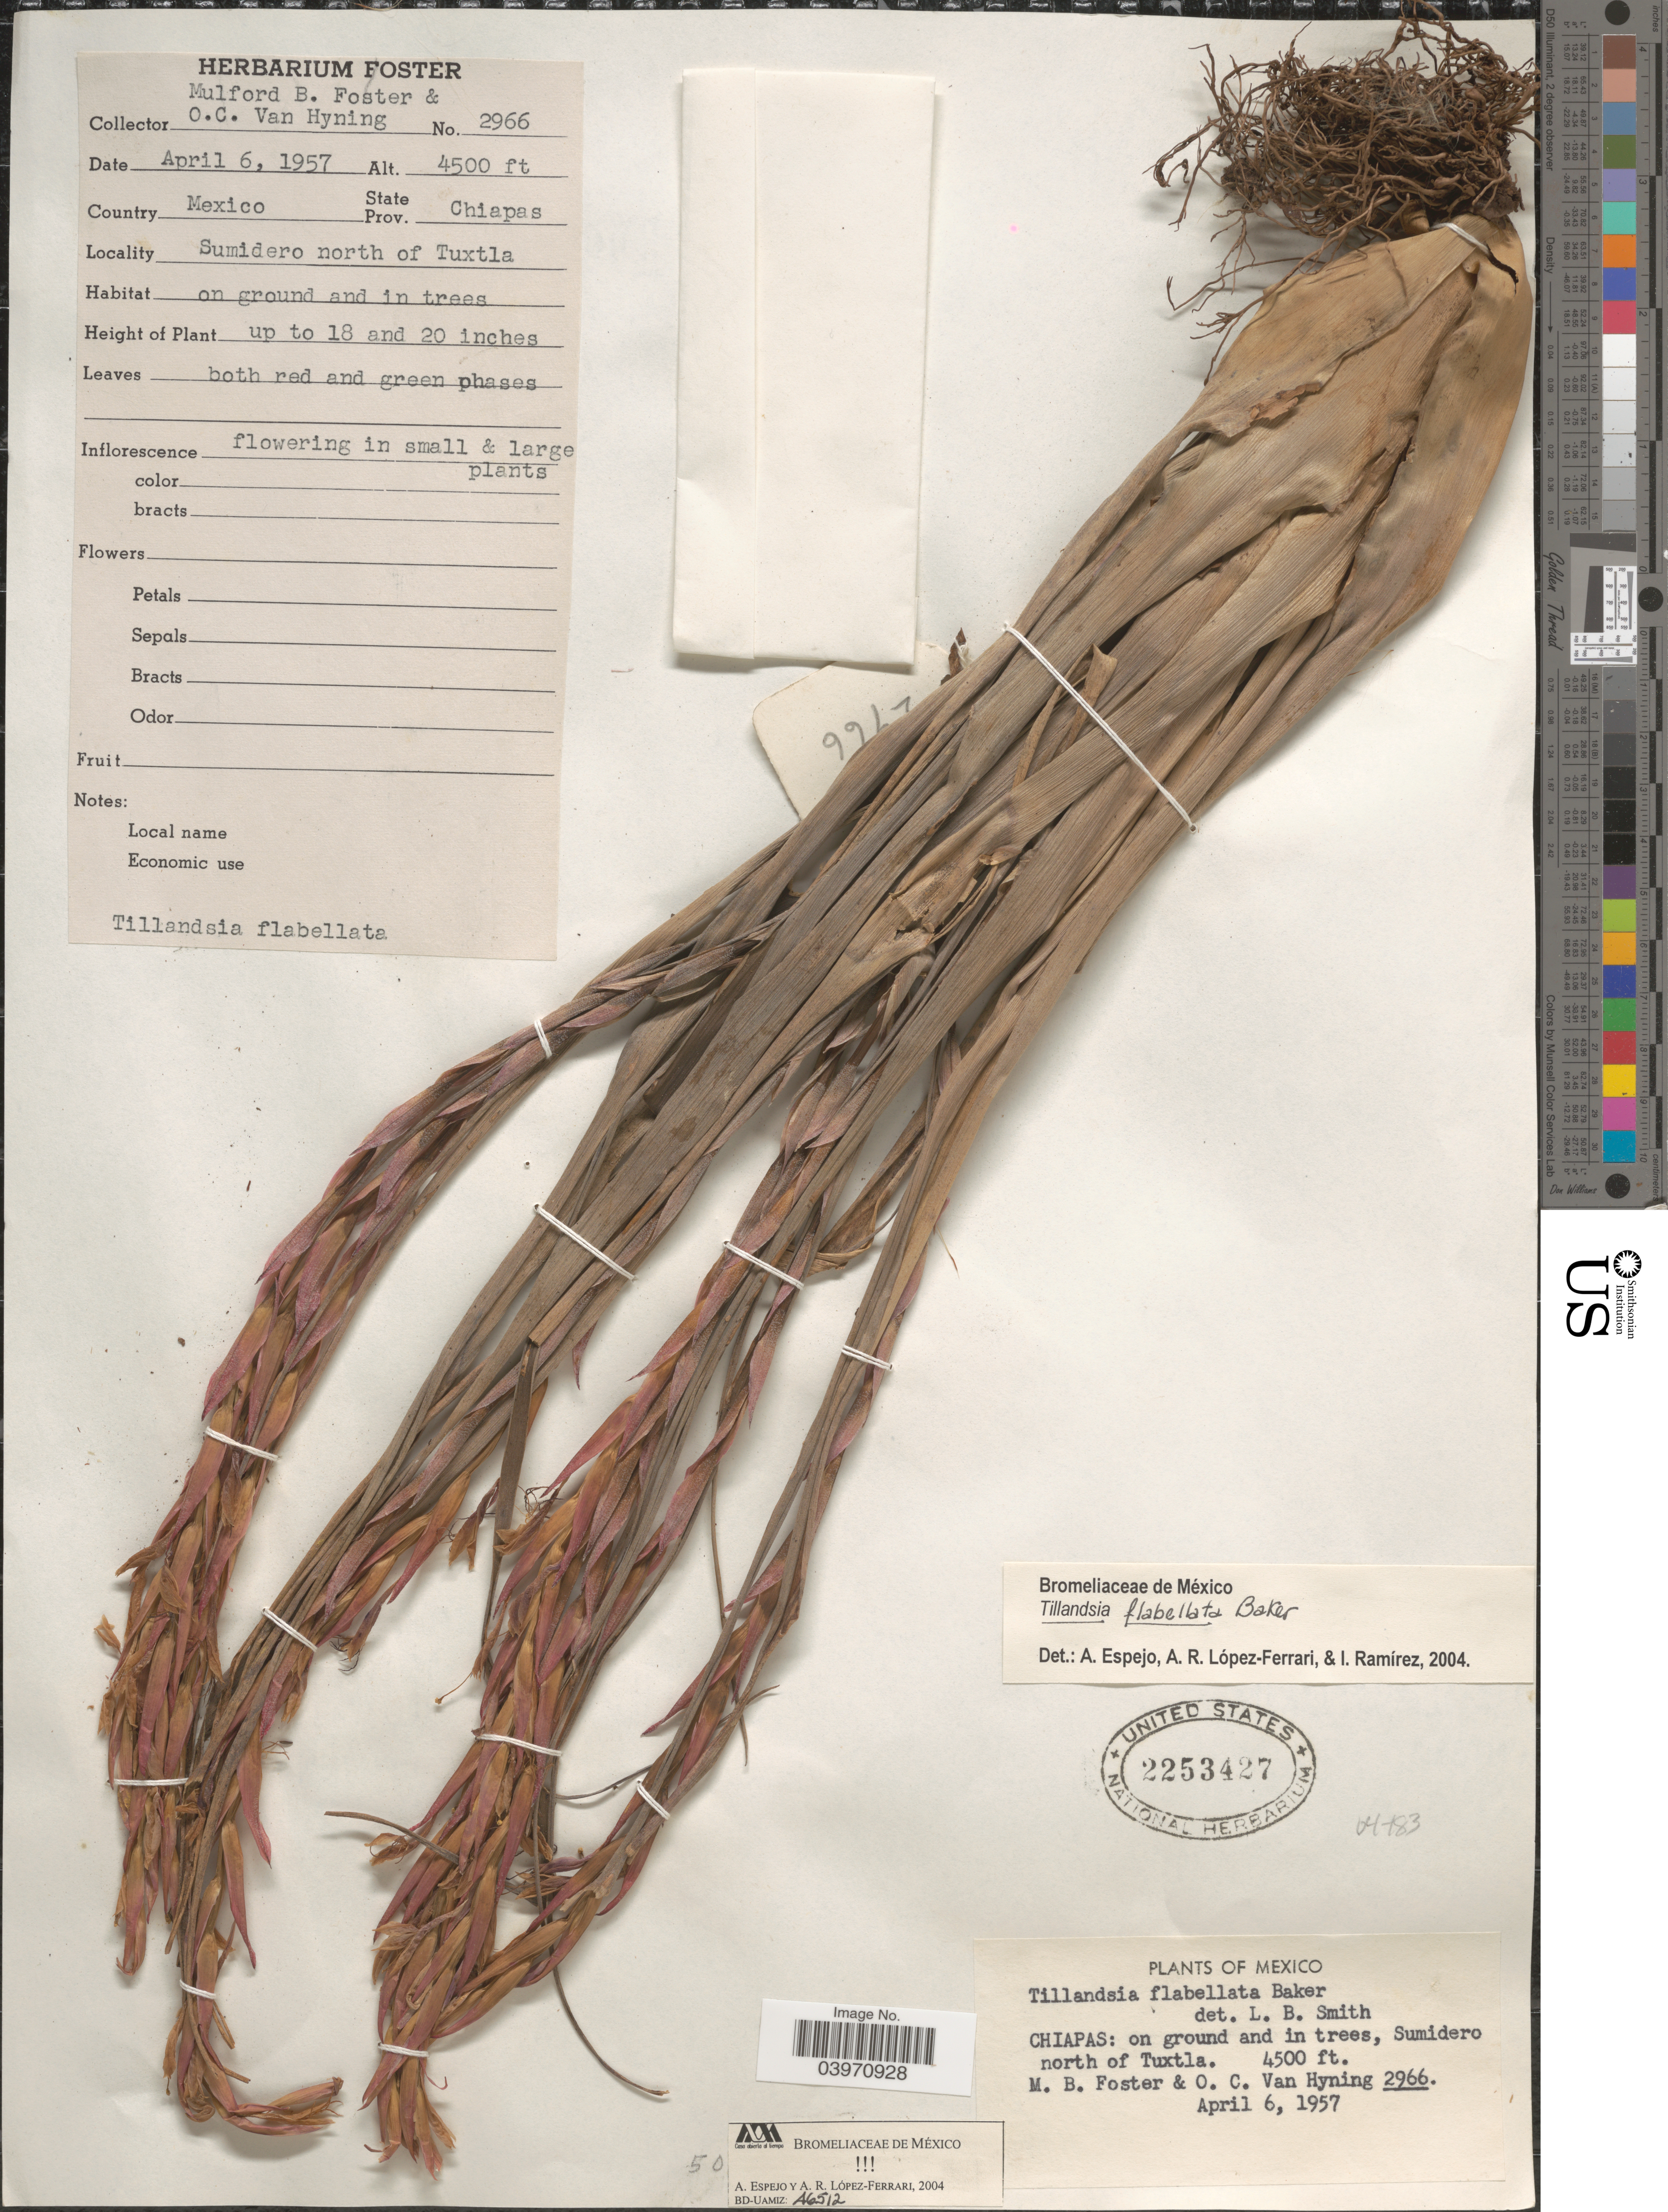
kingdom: Plantae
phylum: Tracheophyta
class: Liliopsida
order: Poales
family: Bromeliaceae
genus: Tillandsia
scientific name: Tillandsia flabellata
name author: Baker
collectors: M. B. Foster & O. Van Hyning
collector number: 2966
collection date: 1957-04-06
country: Mexico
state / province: Chiapas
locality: On ground and in trees, Sumidero north of Tuxtla.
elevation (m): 1372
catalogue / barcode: US 2253427